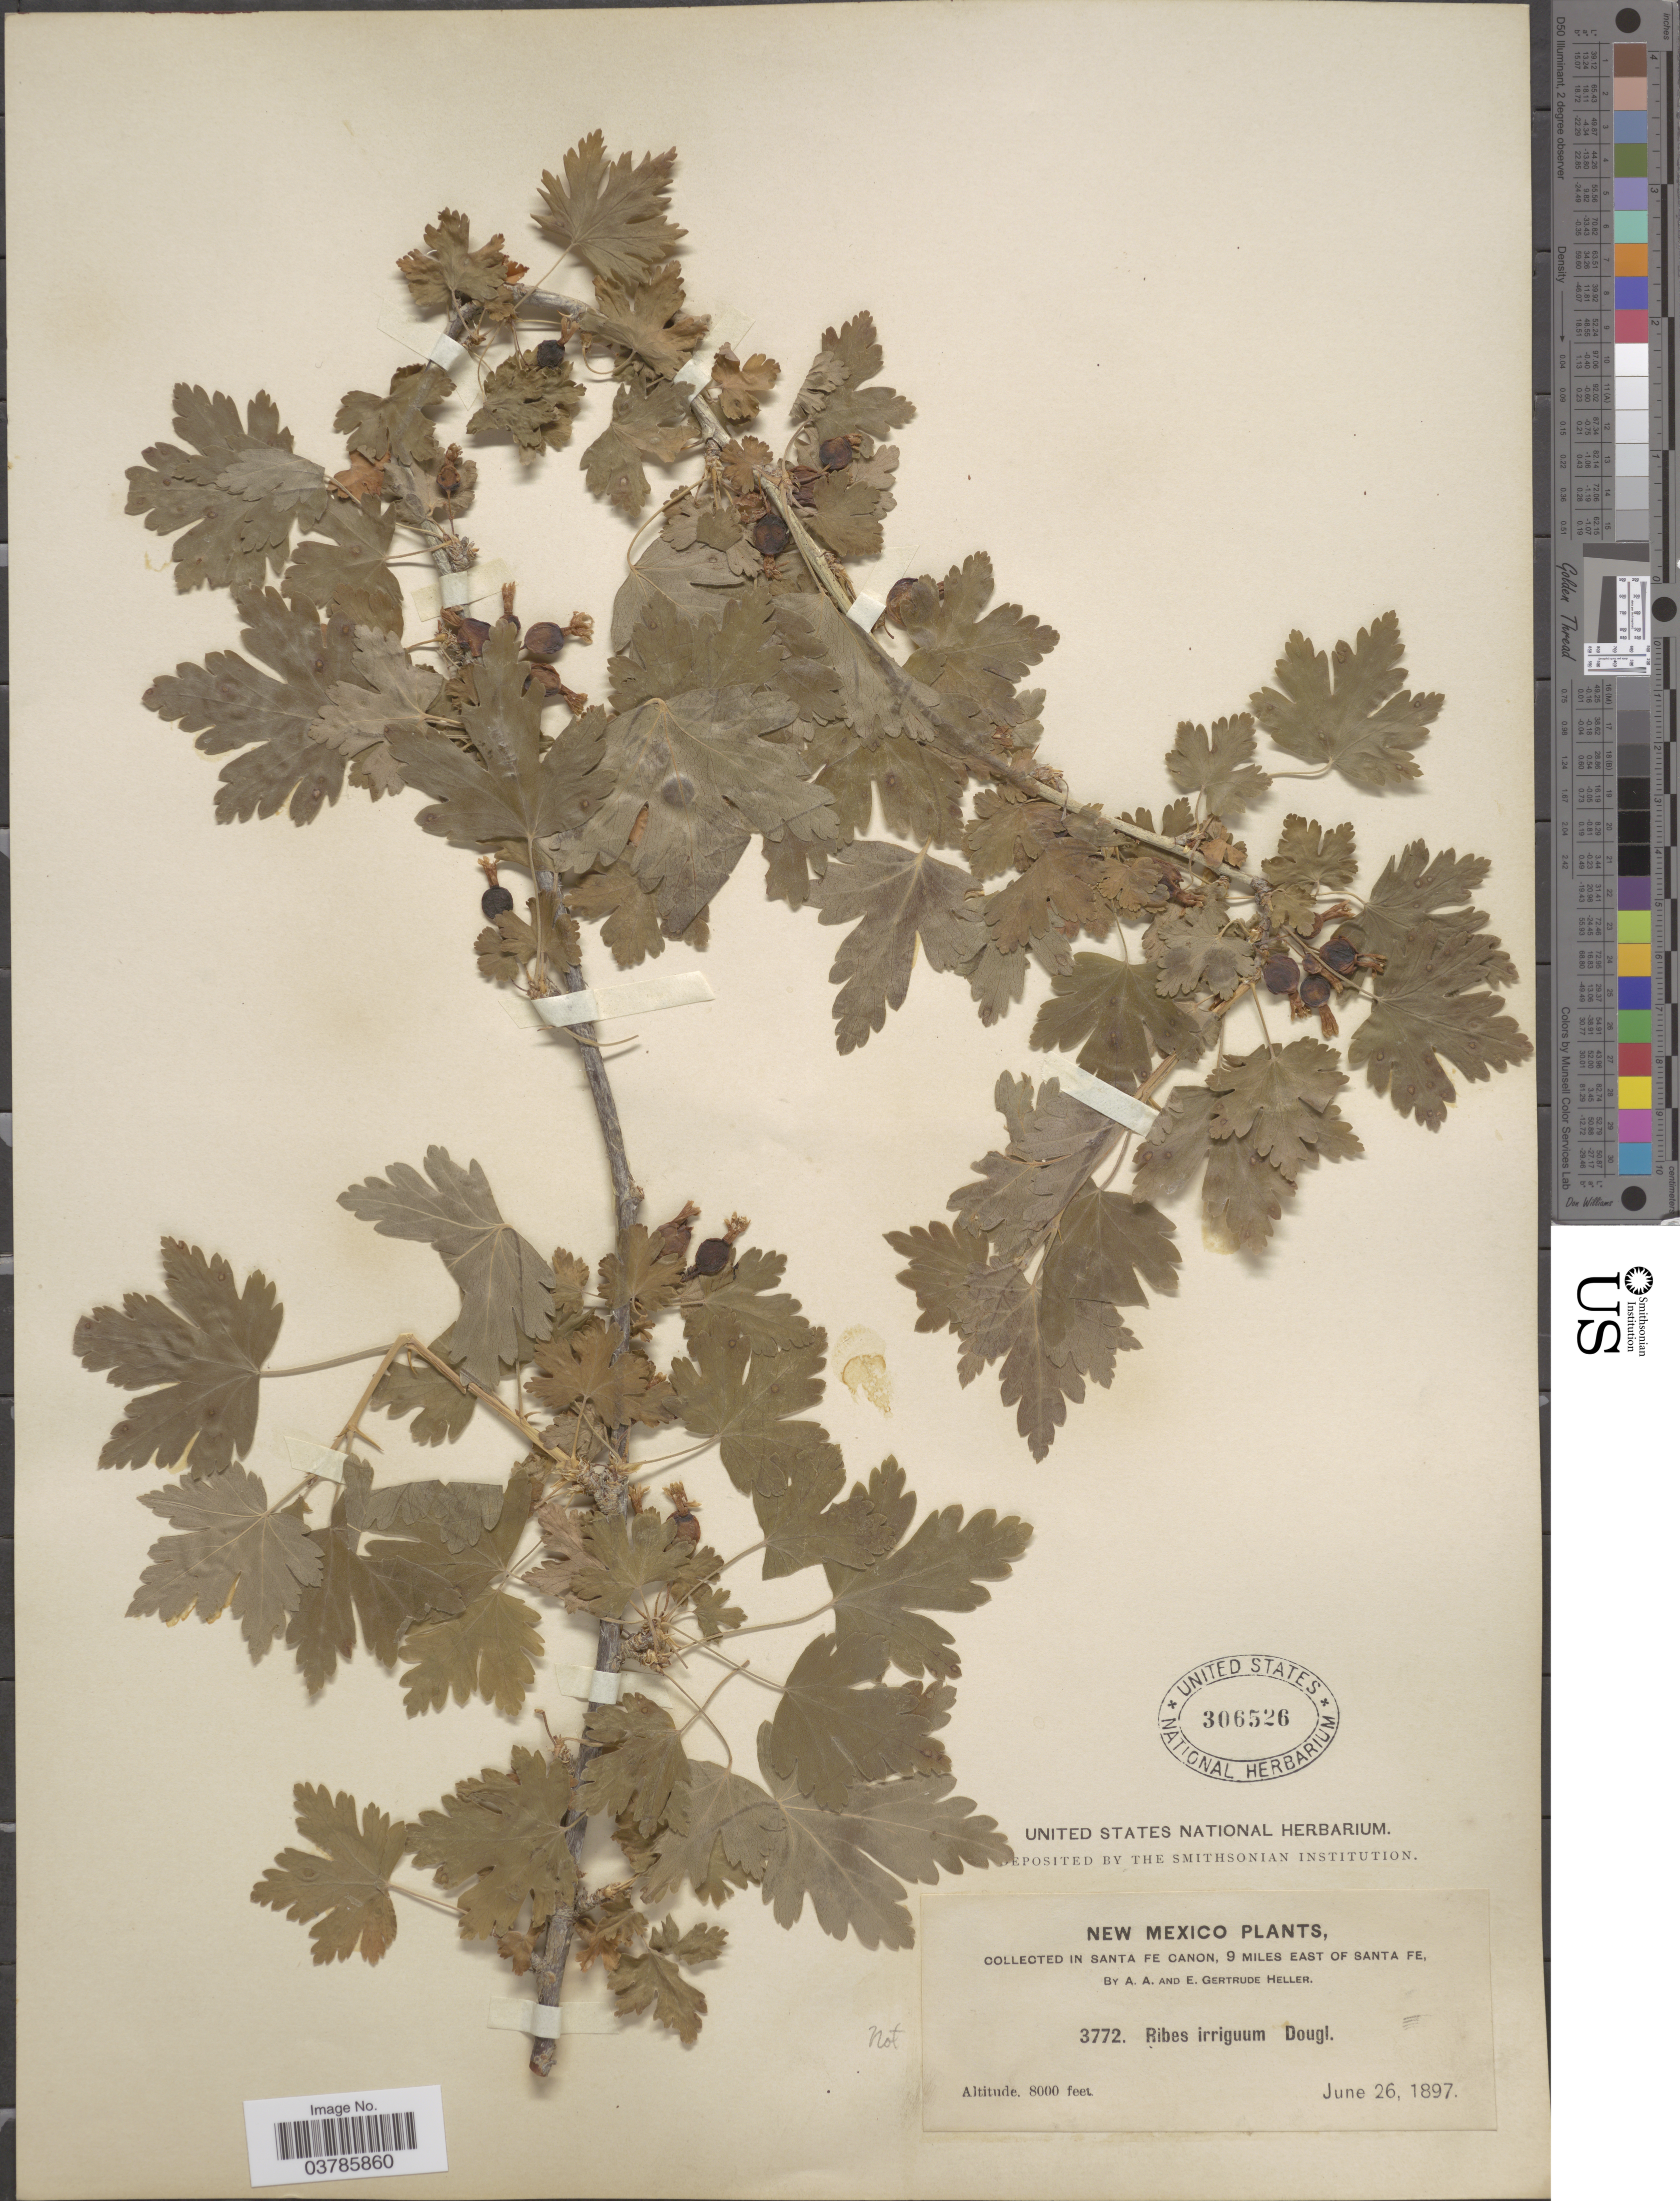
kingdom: Plantae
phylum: Tracheophyta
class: Magnoliopsida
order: Saxifragales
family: Grossulariaceae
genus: Ribes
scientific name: Ribes inerme var. inerme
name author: Rydb.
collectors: A. A. Heller & E. G. Heller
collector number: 3772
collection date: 1897-06-26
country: United States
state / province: New Mexico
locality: Santa Fe Canon, 9 Miles East of Santa Fe.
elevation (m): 2438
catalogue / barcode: US 306526